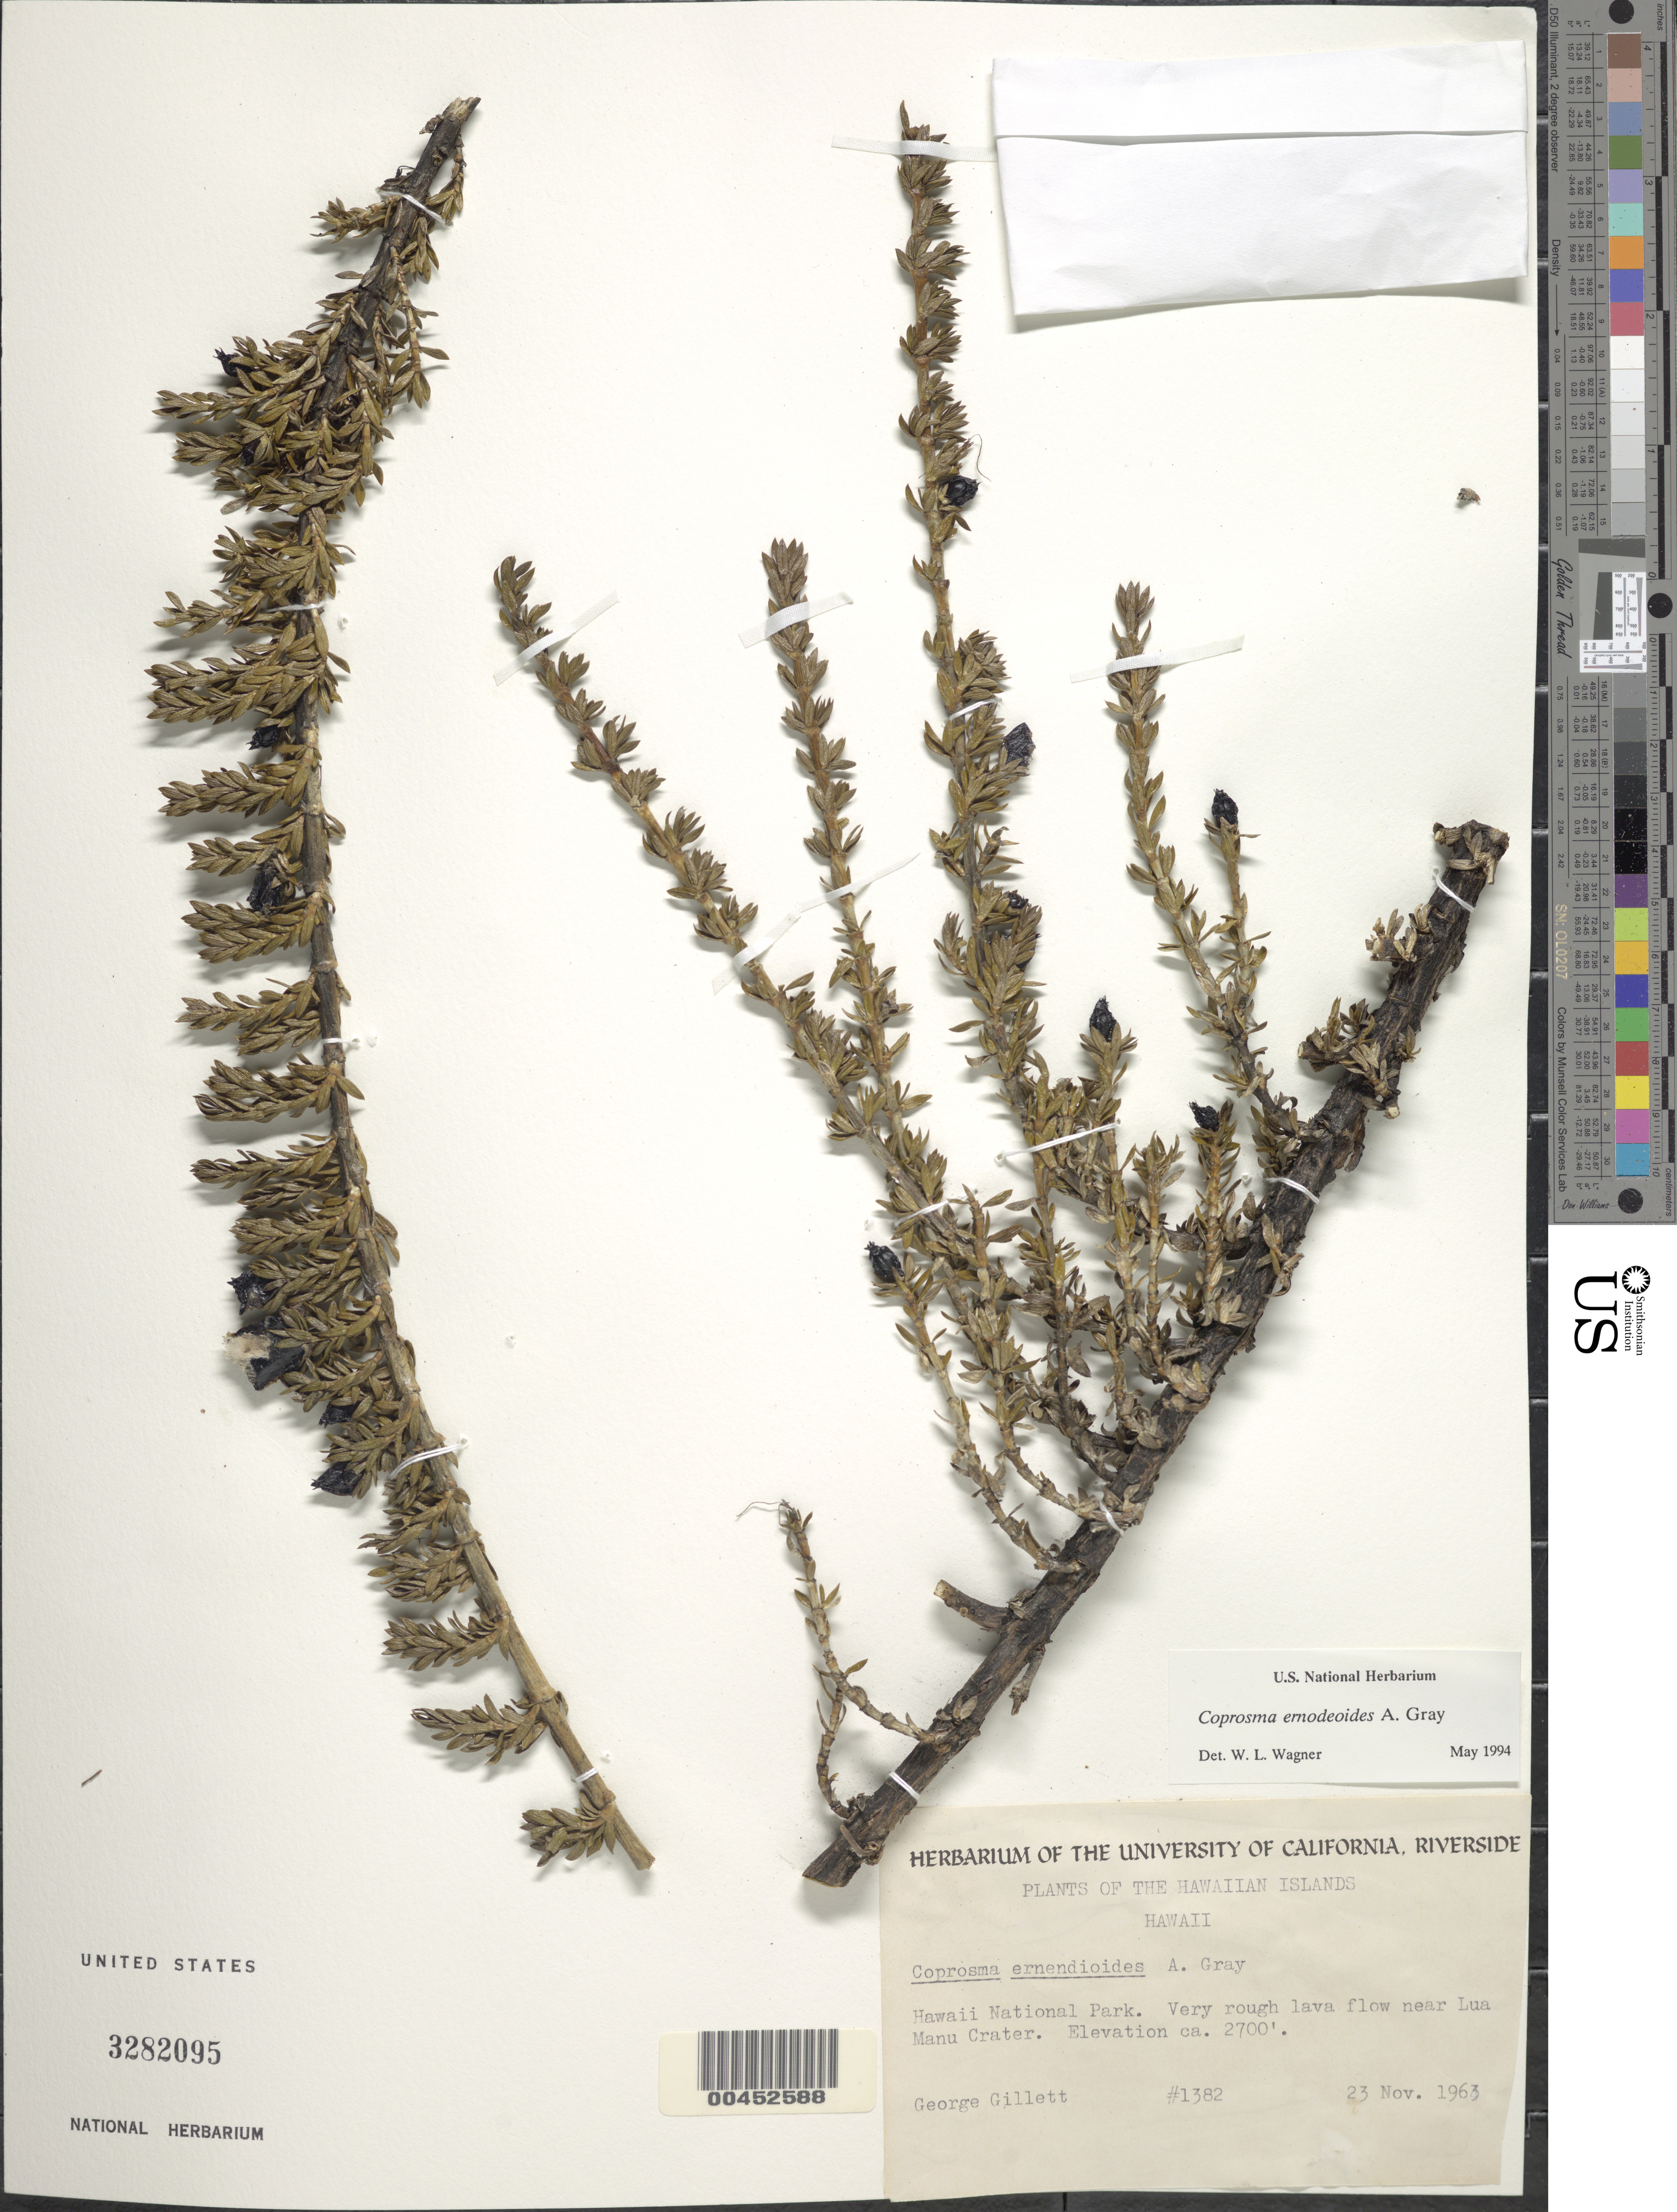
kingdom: Plantae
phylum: Tracheophyta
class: Magnoliopsida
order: Gentianales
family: Rubiaceae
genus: Coprosma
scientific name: Coprosma ernodeoides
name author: A. Gray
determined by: Wagner, W. L., (BOT), Smithsonian Institution - National Museum of Natural History (UNITED STATES)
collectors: G. Gillett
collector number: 1382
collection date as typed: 23 Nov 1963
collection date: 1963-11-23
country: United States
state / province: Hawaii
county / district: Hawaii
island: Hawaii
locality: Hawaii National Park, near Lua Manu Crater.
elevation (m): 823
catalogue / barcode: US 3282095